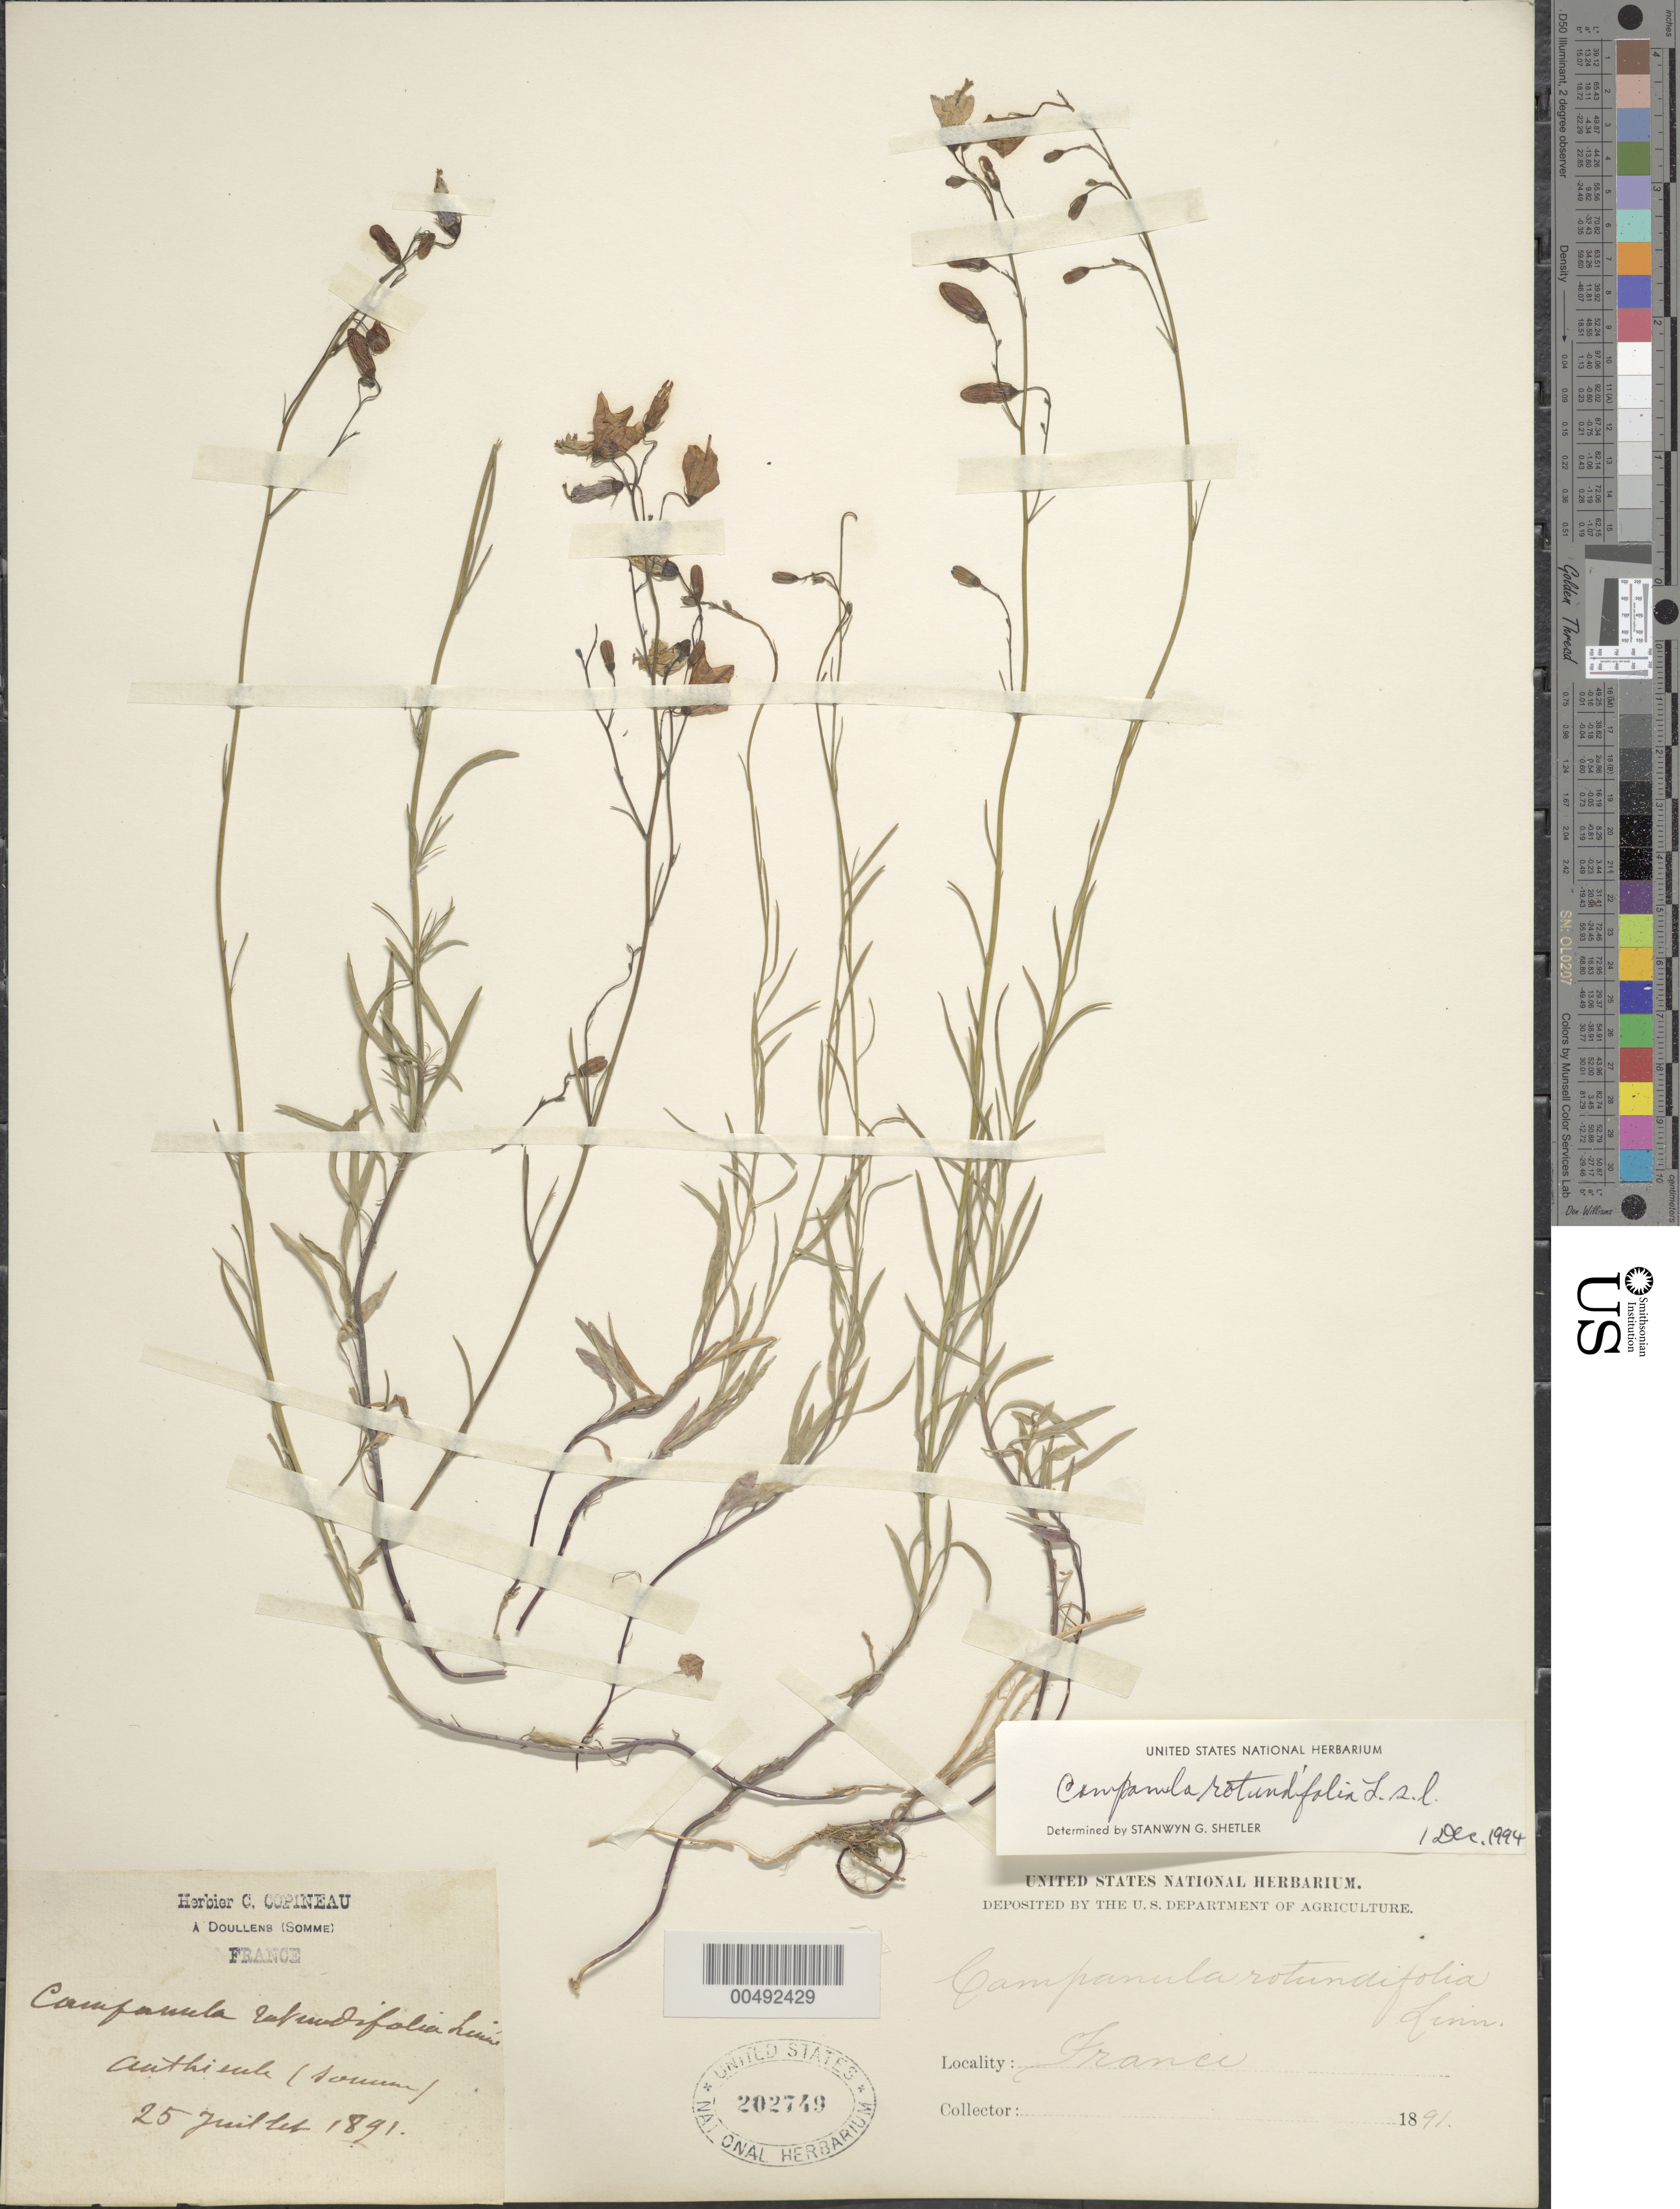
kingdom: Plantae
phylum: Tracheophyta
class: Magnoliopsida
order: Asterales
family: Campanulaceae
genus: Campanula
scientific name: Campanula rotundifolia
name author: L.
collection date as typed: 25 Jul 1891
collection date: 1891-07-25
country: France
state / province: Hauts-de-France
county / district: Somme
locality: Anthieule [Antheuil]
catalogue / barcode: US 202749